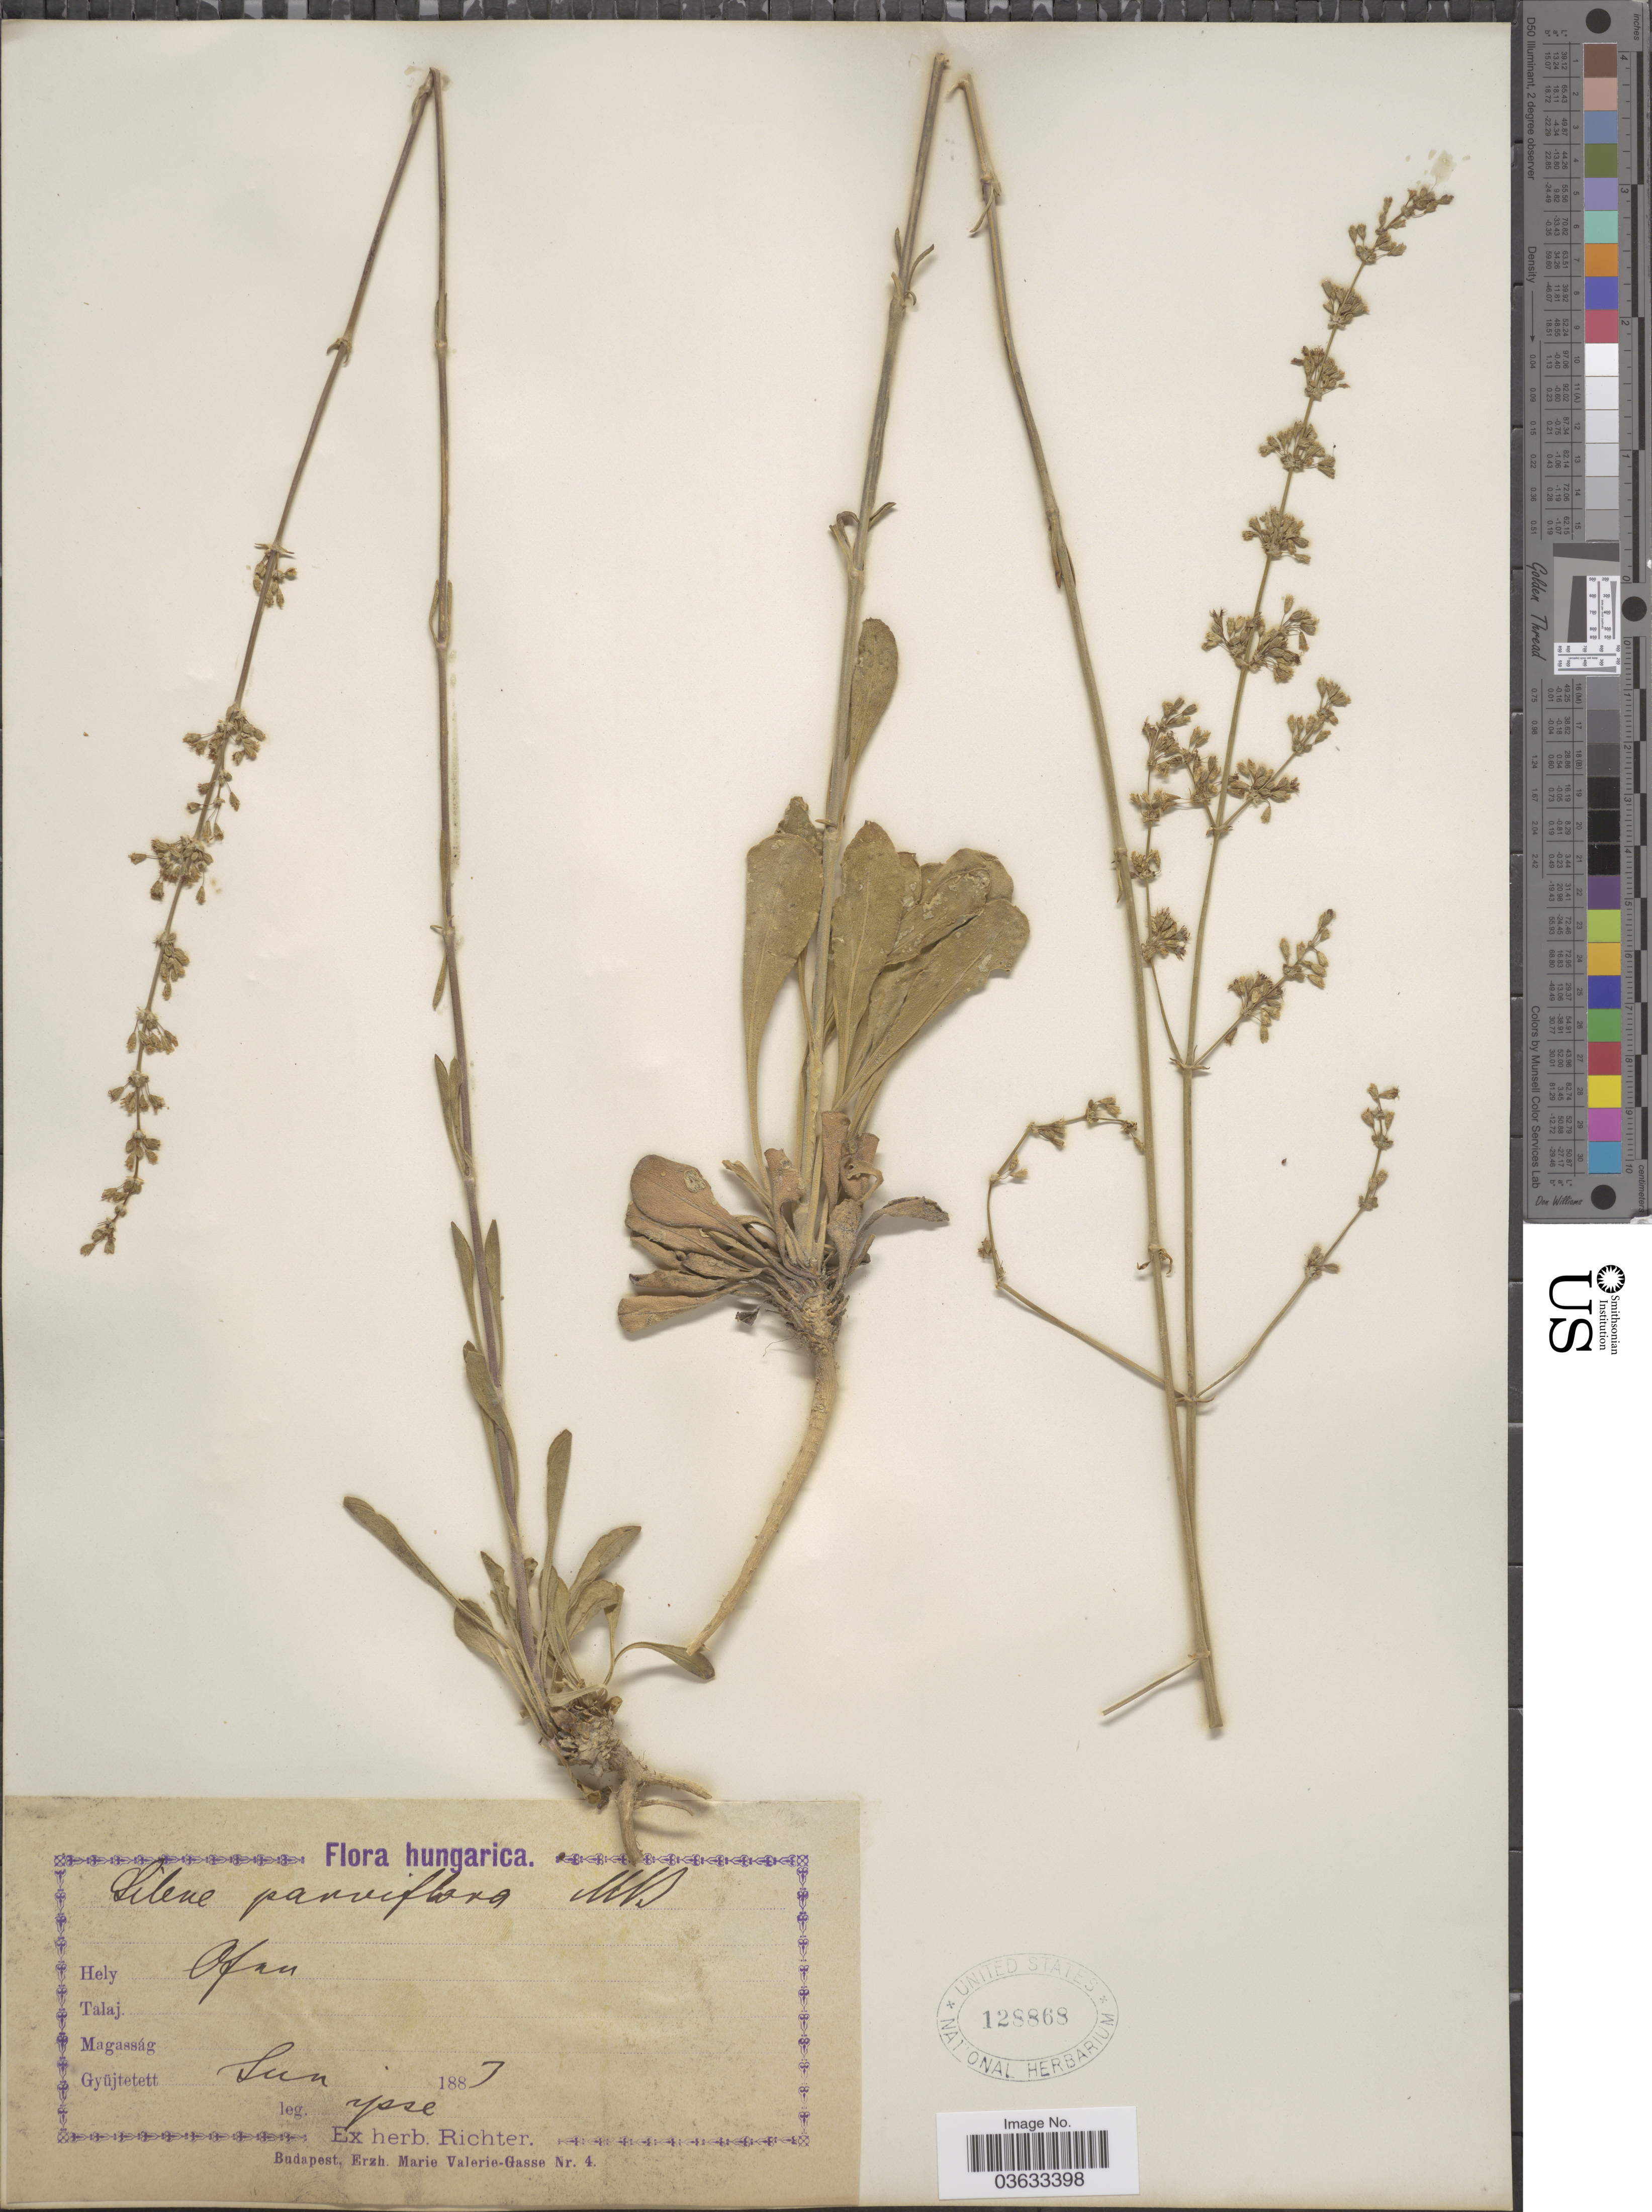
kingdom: Plantae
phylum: Tracheophyta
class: Magnoliopsida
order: Caryophyllales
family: Caryophyllaceae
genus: Silene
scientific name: Silene parviflora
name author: (Ehrh.) Pers.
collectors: -- Richter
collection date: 1887-06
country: Hungary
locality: Ofan.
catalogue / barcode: US 128868